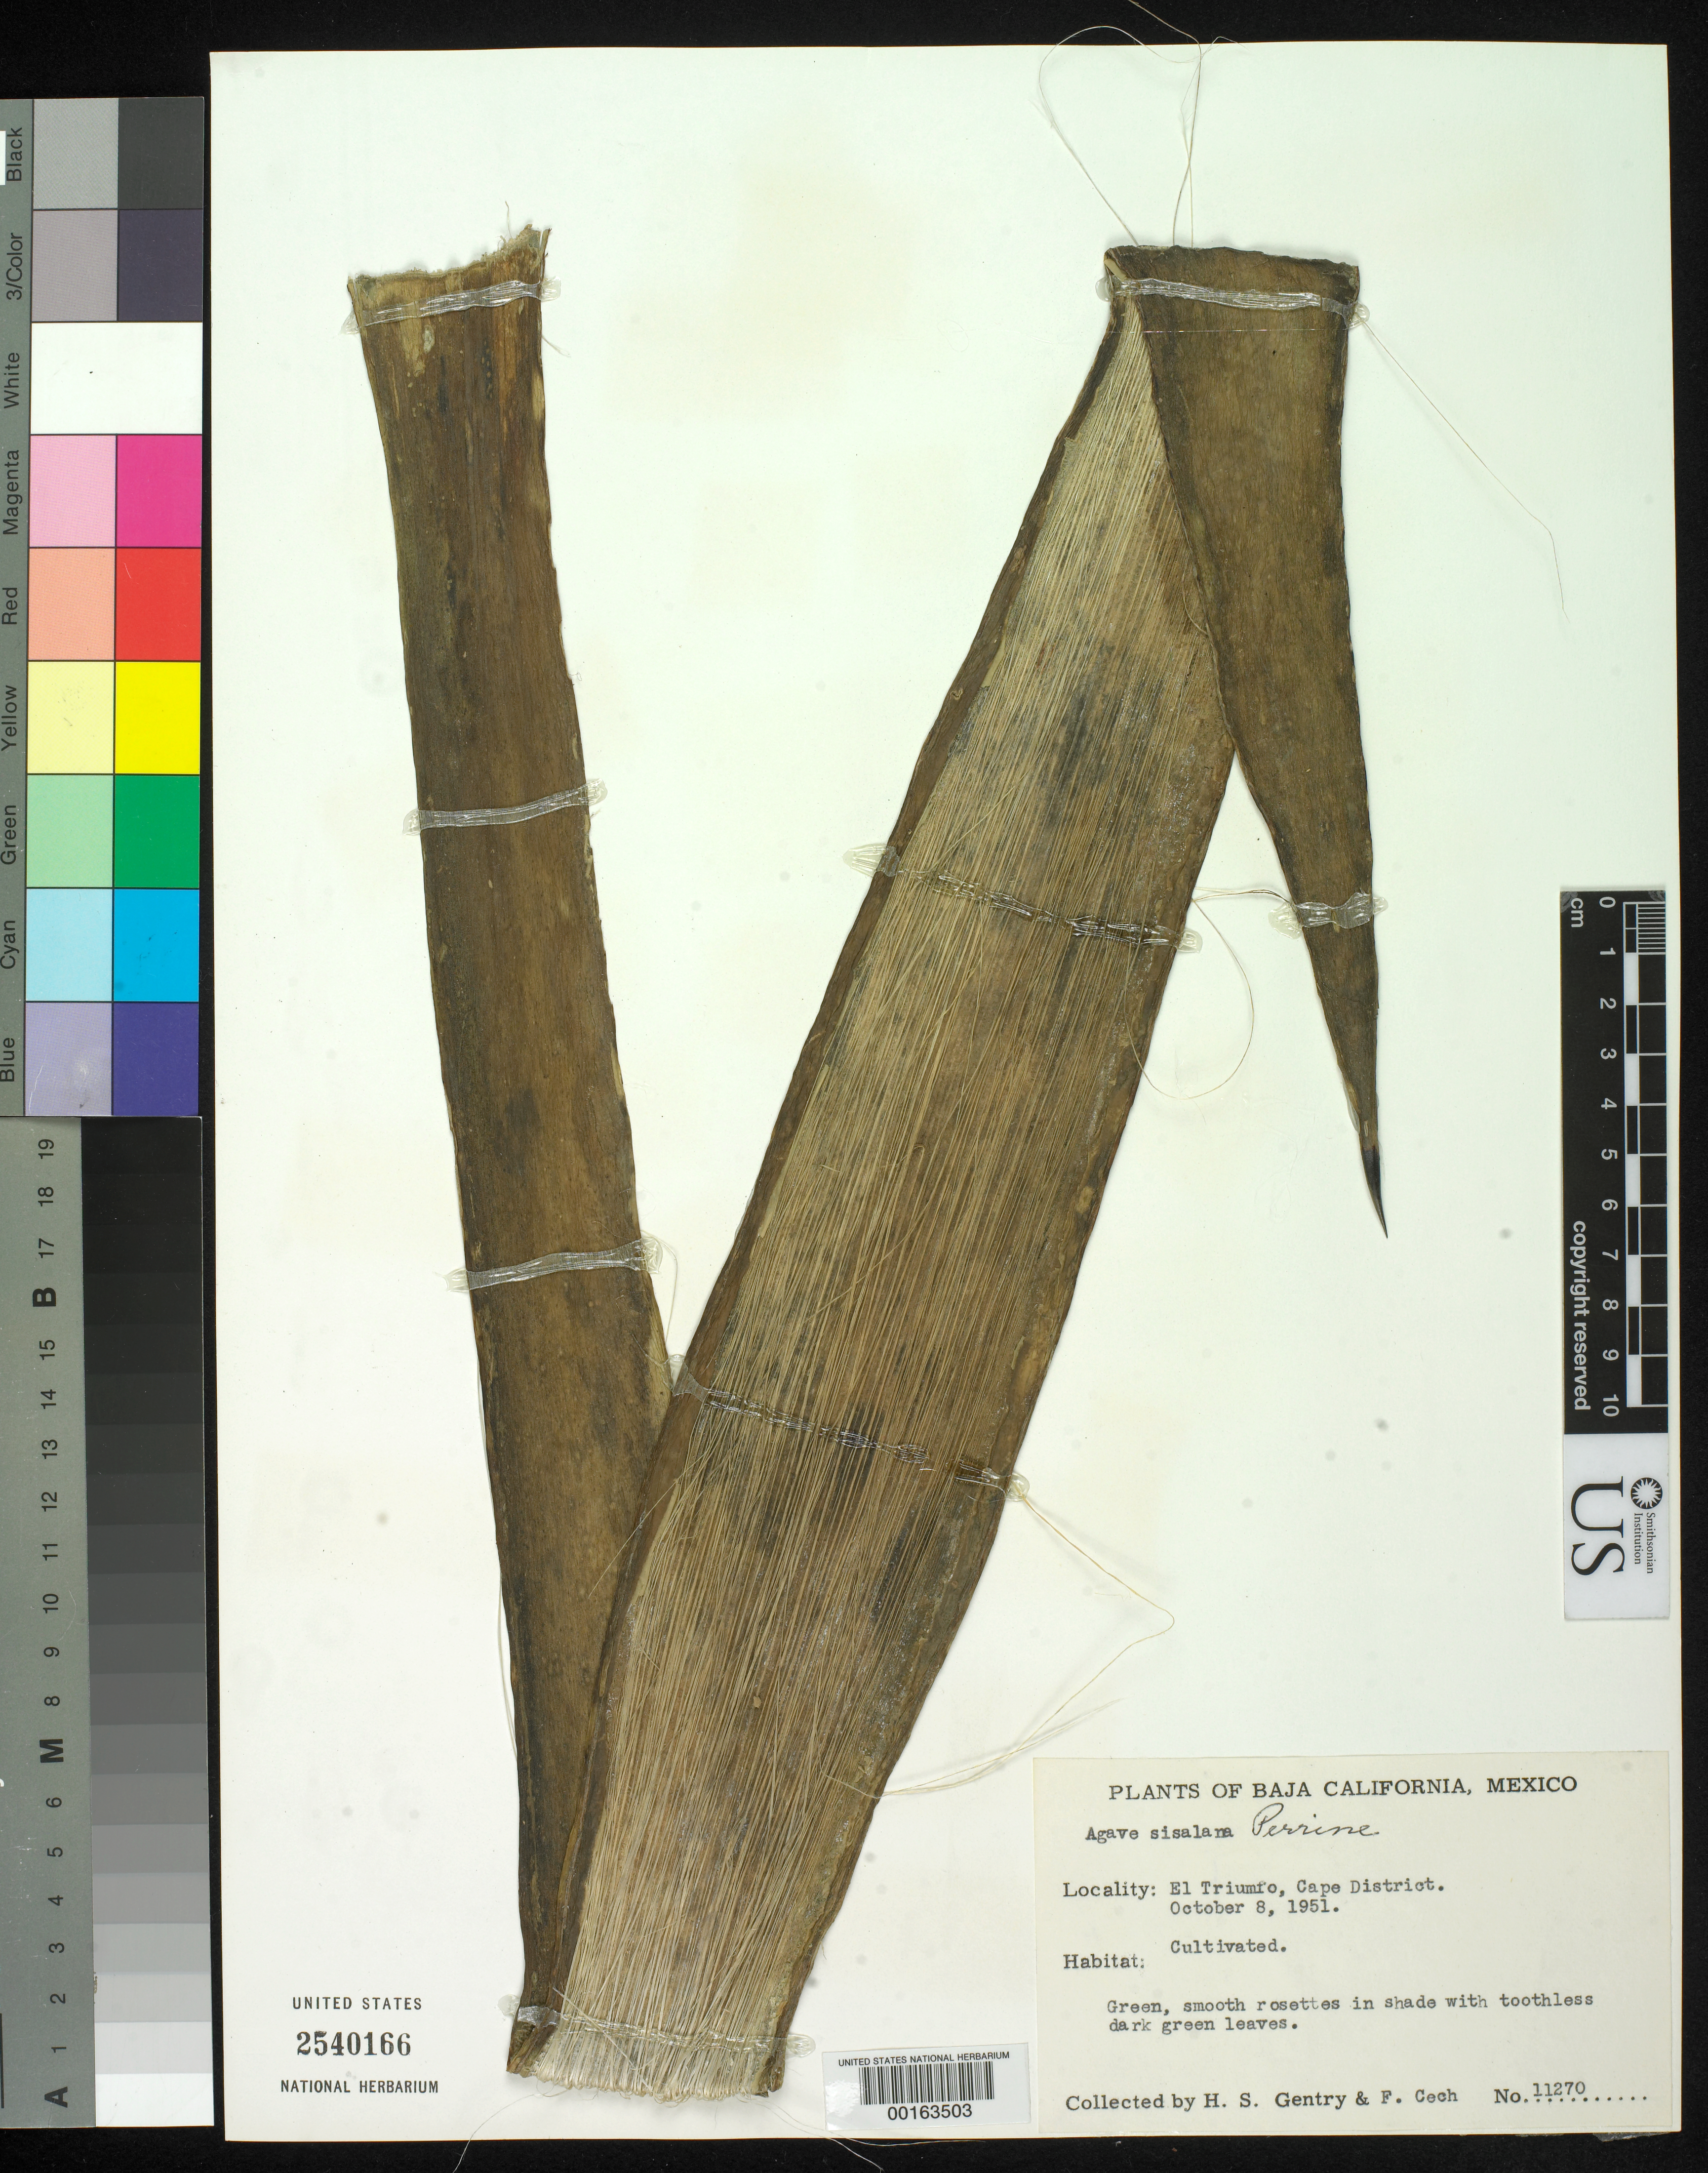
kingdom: Plantae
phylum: Tracheophyta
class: Liliopsida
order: Asparagales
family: Asparagaceae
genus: Agave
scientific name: Agave sisalana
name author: Perrine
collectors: H. S. Gentry & F. Cech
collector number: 11270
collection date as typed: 08 Oct 1951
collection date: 1951-10-08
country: Mexico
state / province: Baja California Sur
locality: El triumfo, cape district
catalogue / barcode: US 2540166